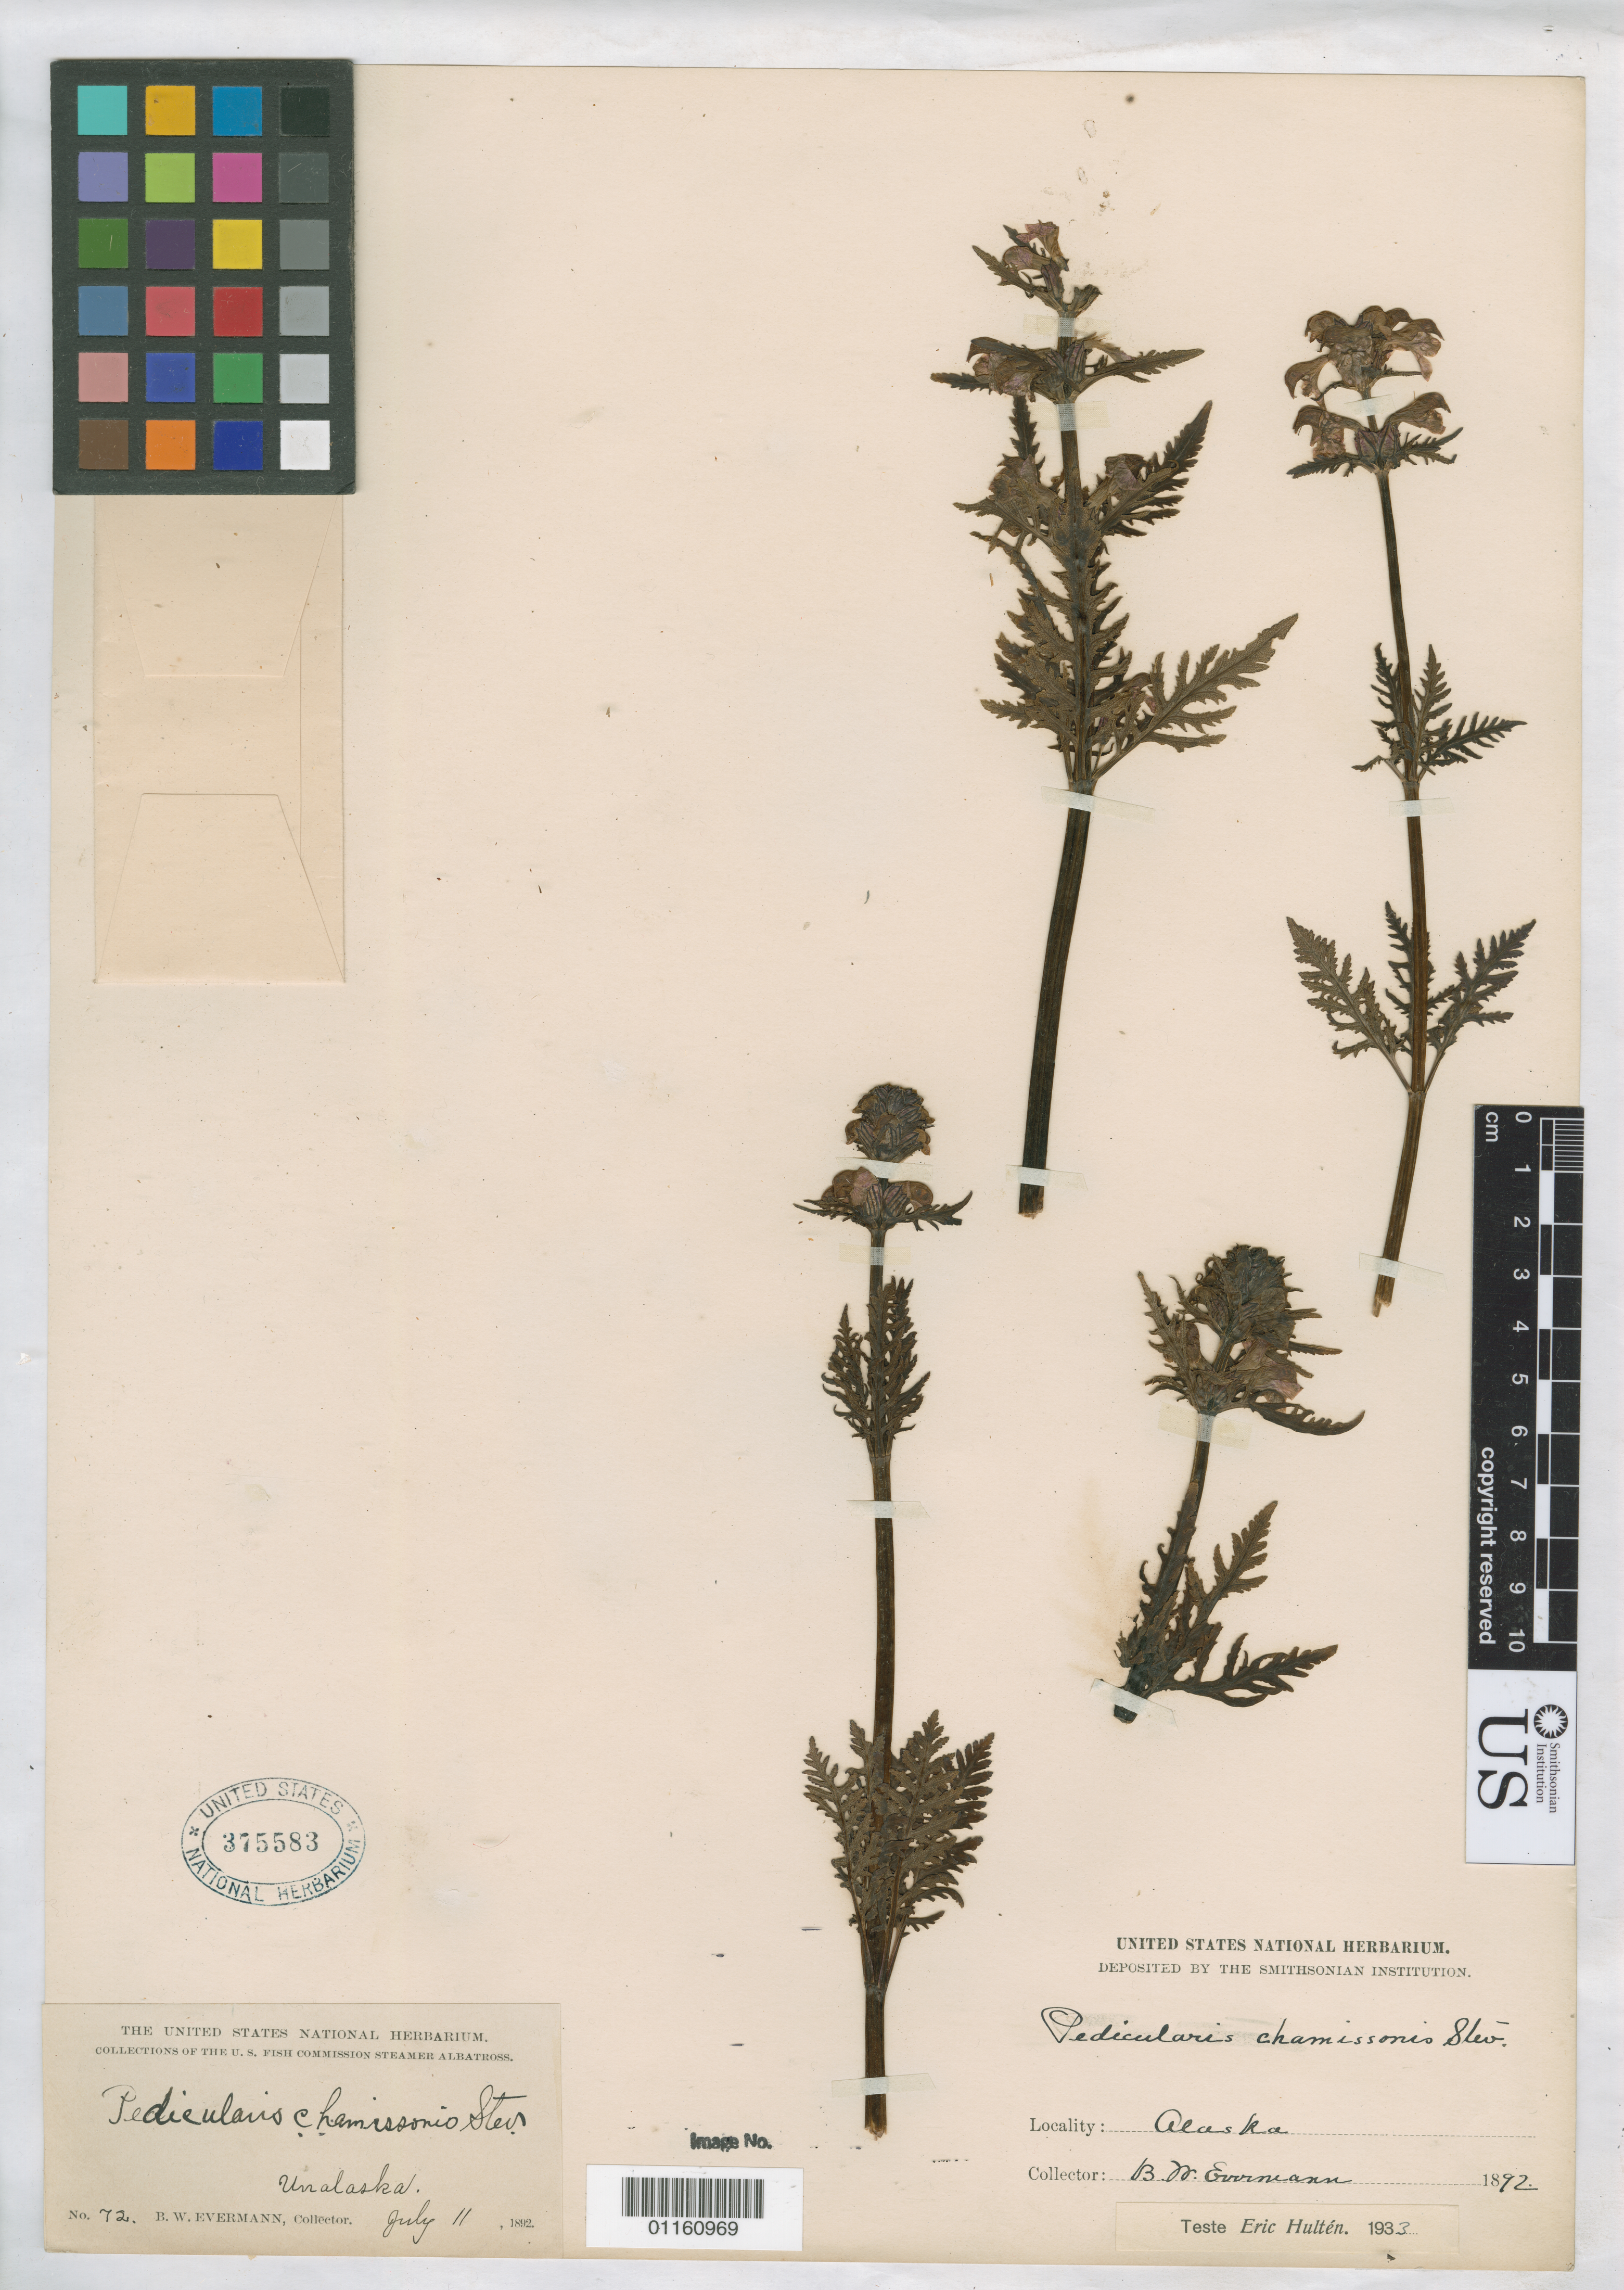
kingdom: Plantae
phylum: Tracheophyta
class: Magnoliopsida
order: Lamiales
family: Orobanchaceae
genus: Pedicularis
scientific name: Pedicularis chamissonis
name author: Steven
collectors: B. W. Evermann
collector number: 72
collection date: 1892-07-11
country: United States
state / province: Alaska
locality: Unalaska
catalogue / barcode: US 375583